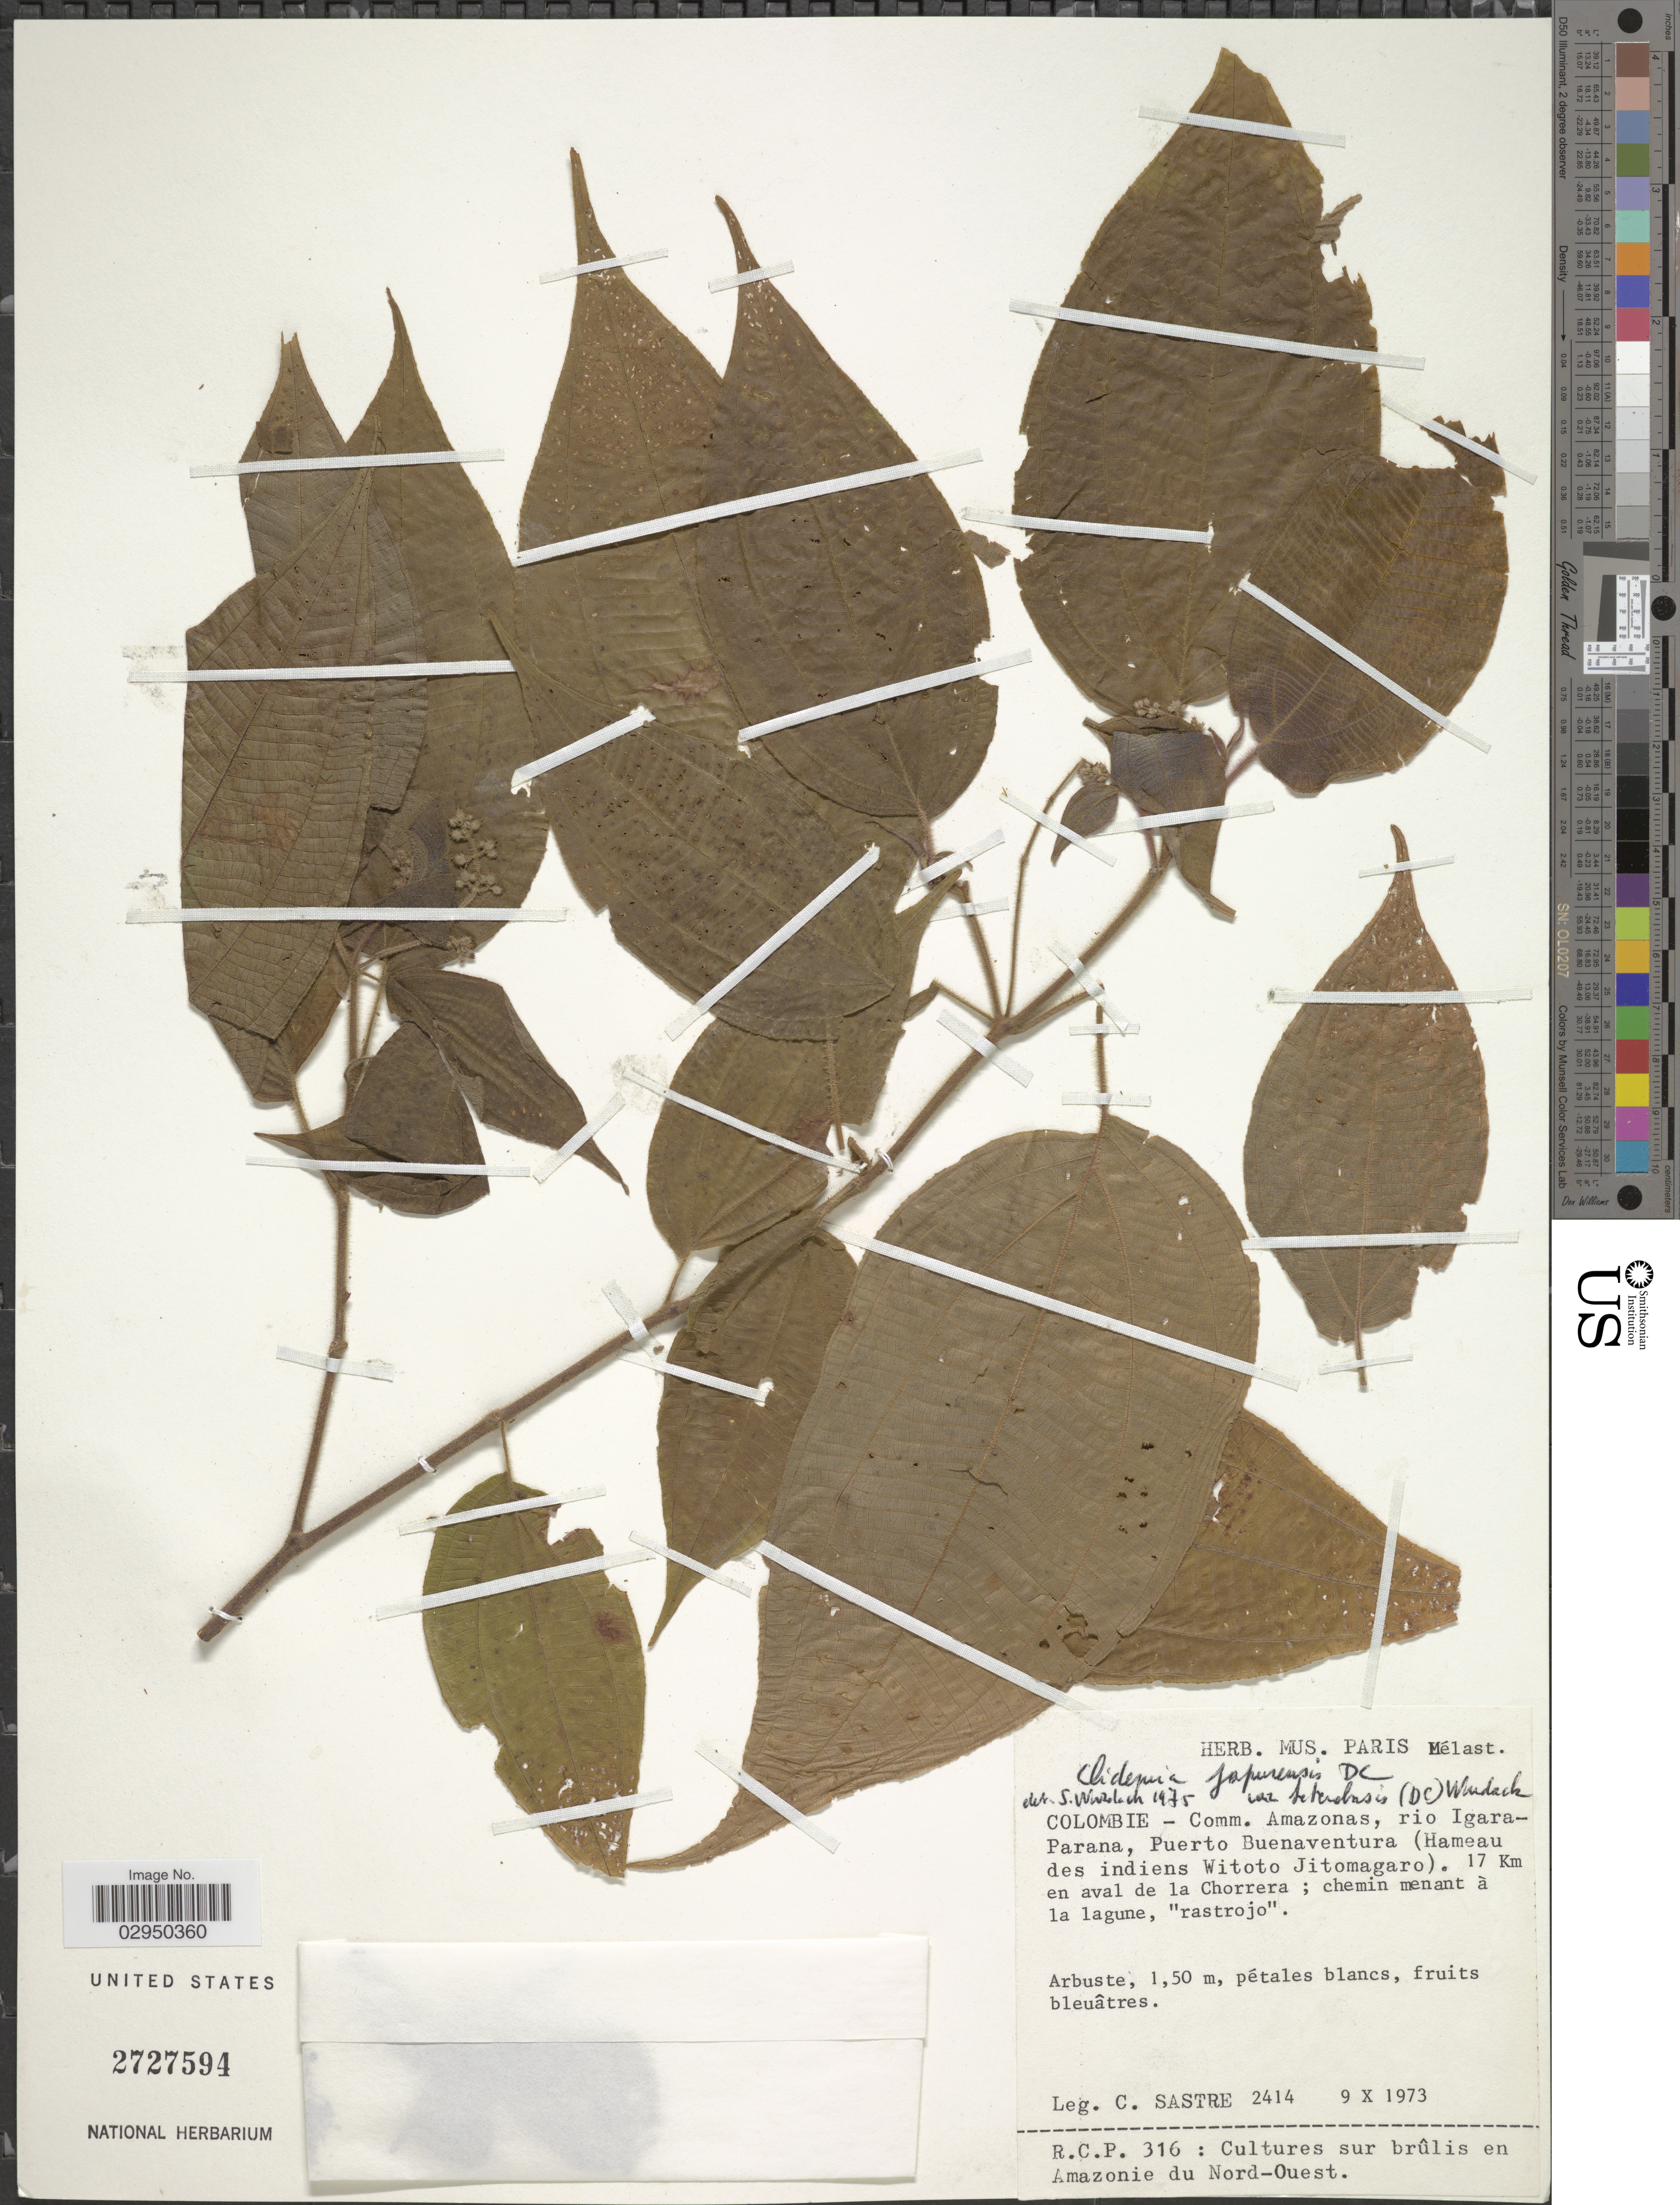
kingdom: Plantae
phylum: Tracheophyta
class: Magnoliopsida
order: Myrtales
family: Melastomataceae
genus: Clidemia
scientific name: Clidemia japurensis var. heterobasis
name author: (DC.) Wurdack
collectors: C. Sastre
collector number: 2414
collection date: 1973-10-09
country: Colombia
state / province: Amazônas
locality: Com. Amazonas, rio Igara-Parana, Puerto Buenaventura (Hameau des indiens Witoto Jitomagaro). 17 Km en aval de la Chorrea; chemin menant à la lagune, "rastrojo".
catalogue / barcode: US 2727594